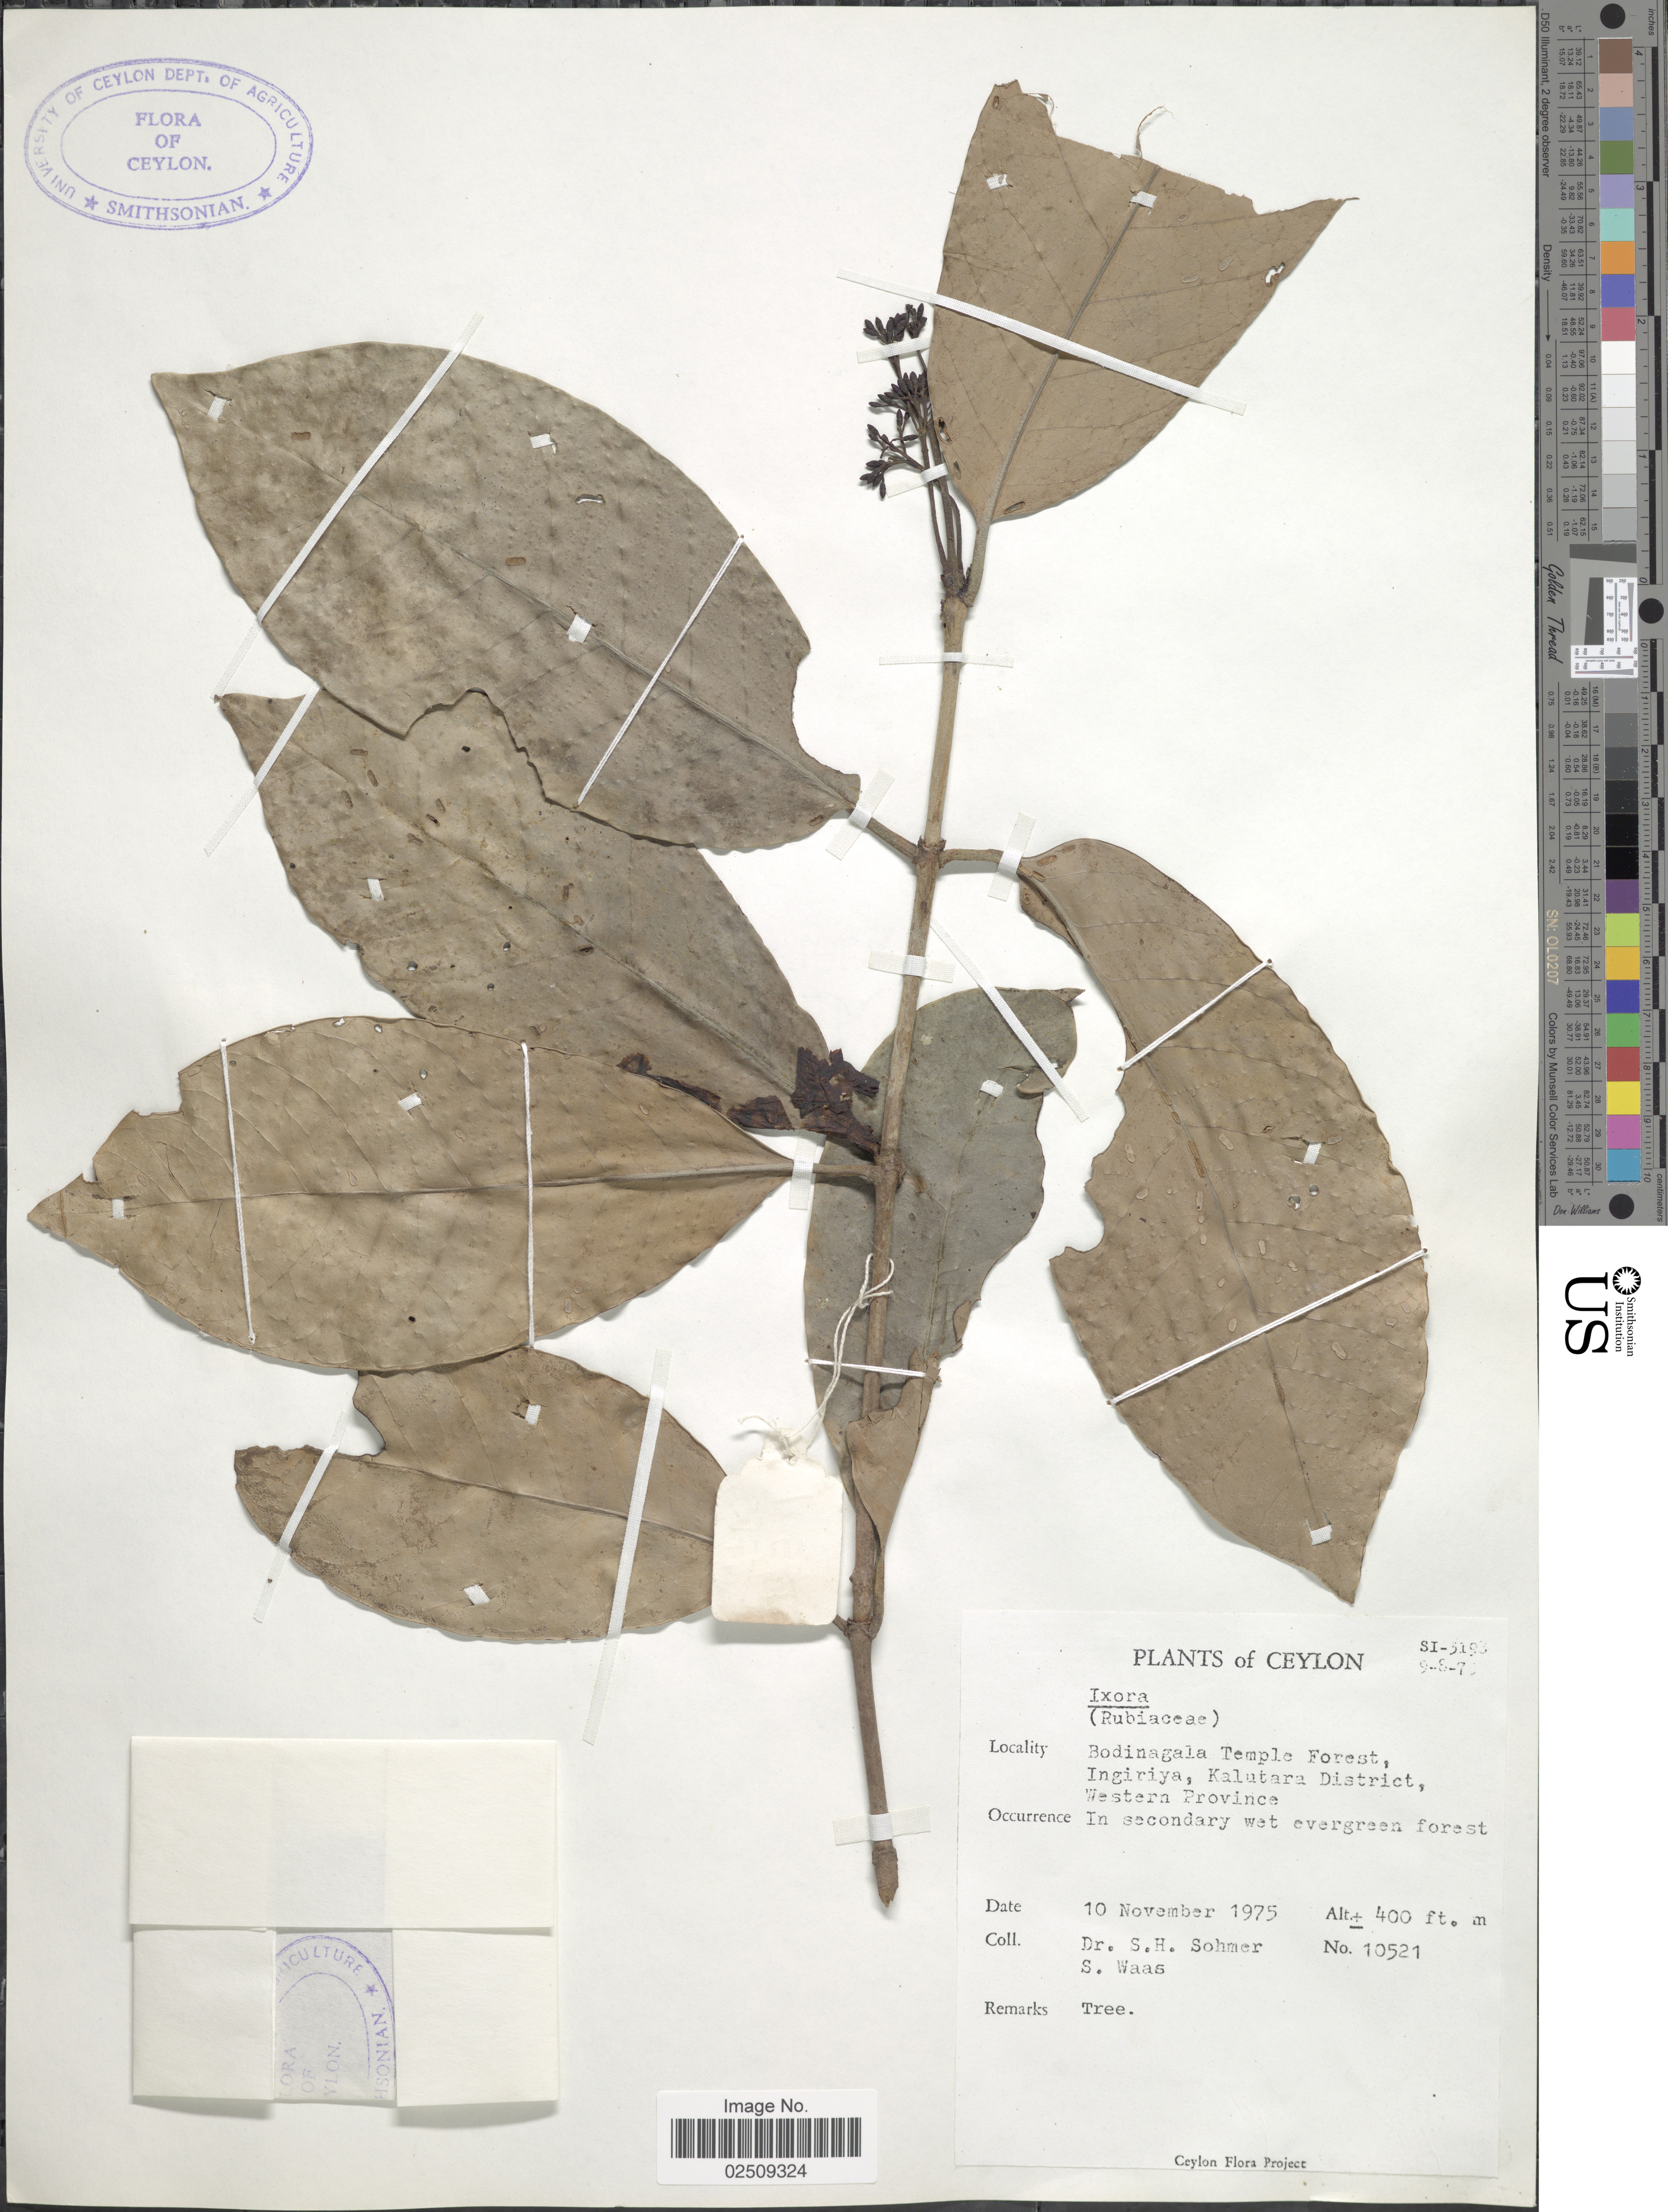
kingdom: Plantae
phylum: Tracheophyta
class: Magnoliopsida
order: Gentianales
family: Rubiaceae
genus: Ixora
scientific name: Ixora sp.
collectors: S. H. Sohmer & S. Waas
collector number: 10521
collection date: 1975-11-10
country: Sri Lanka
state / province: Western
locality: Ceylon. Bodinagala Temple Forest, Ingiriya, Kalutara District.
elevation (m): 122